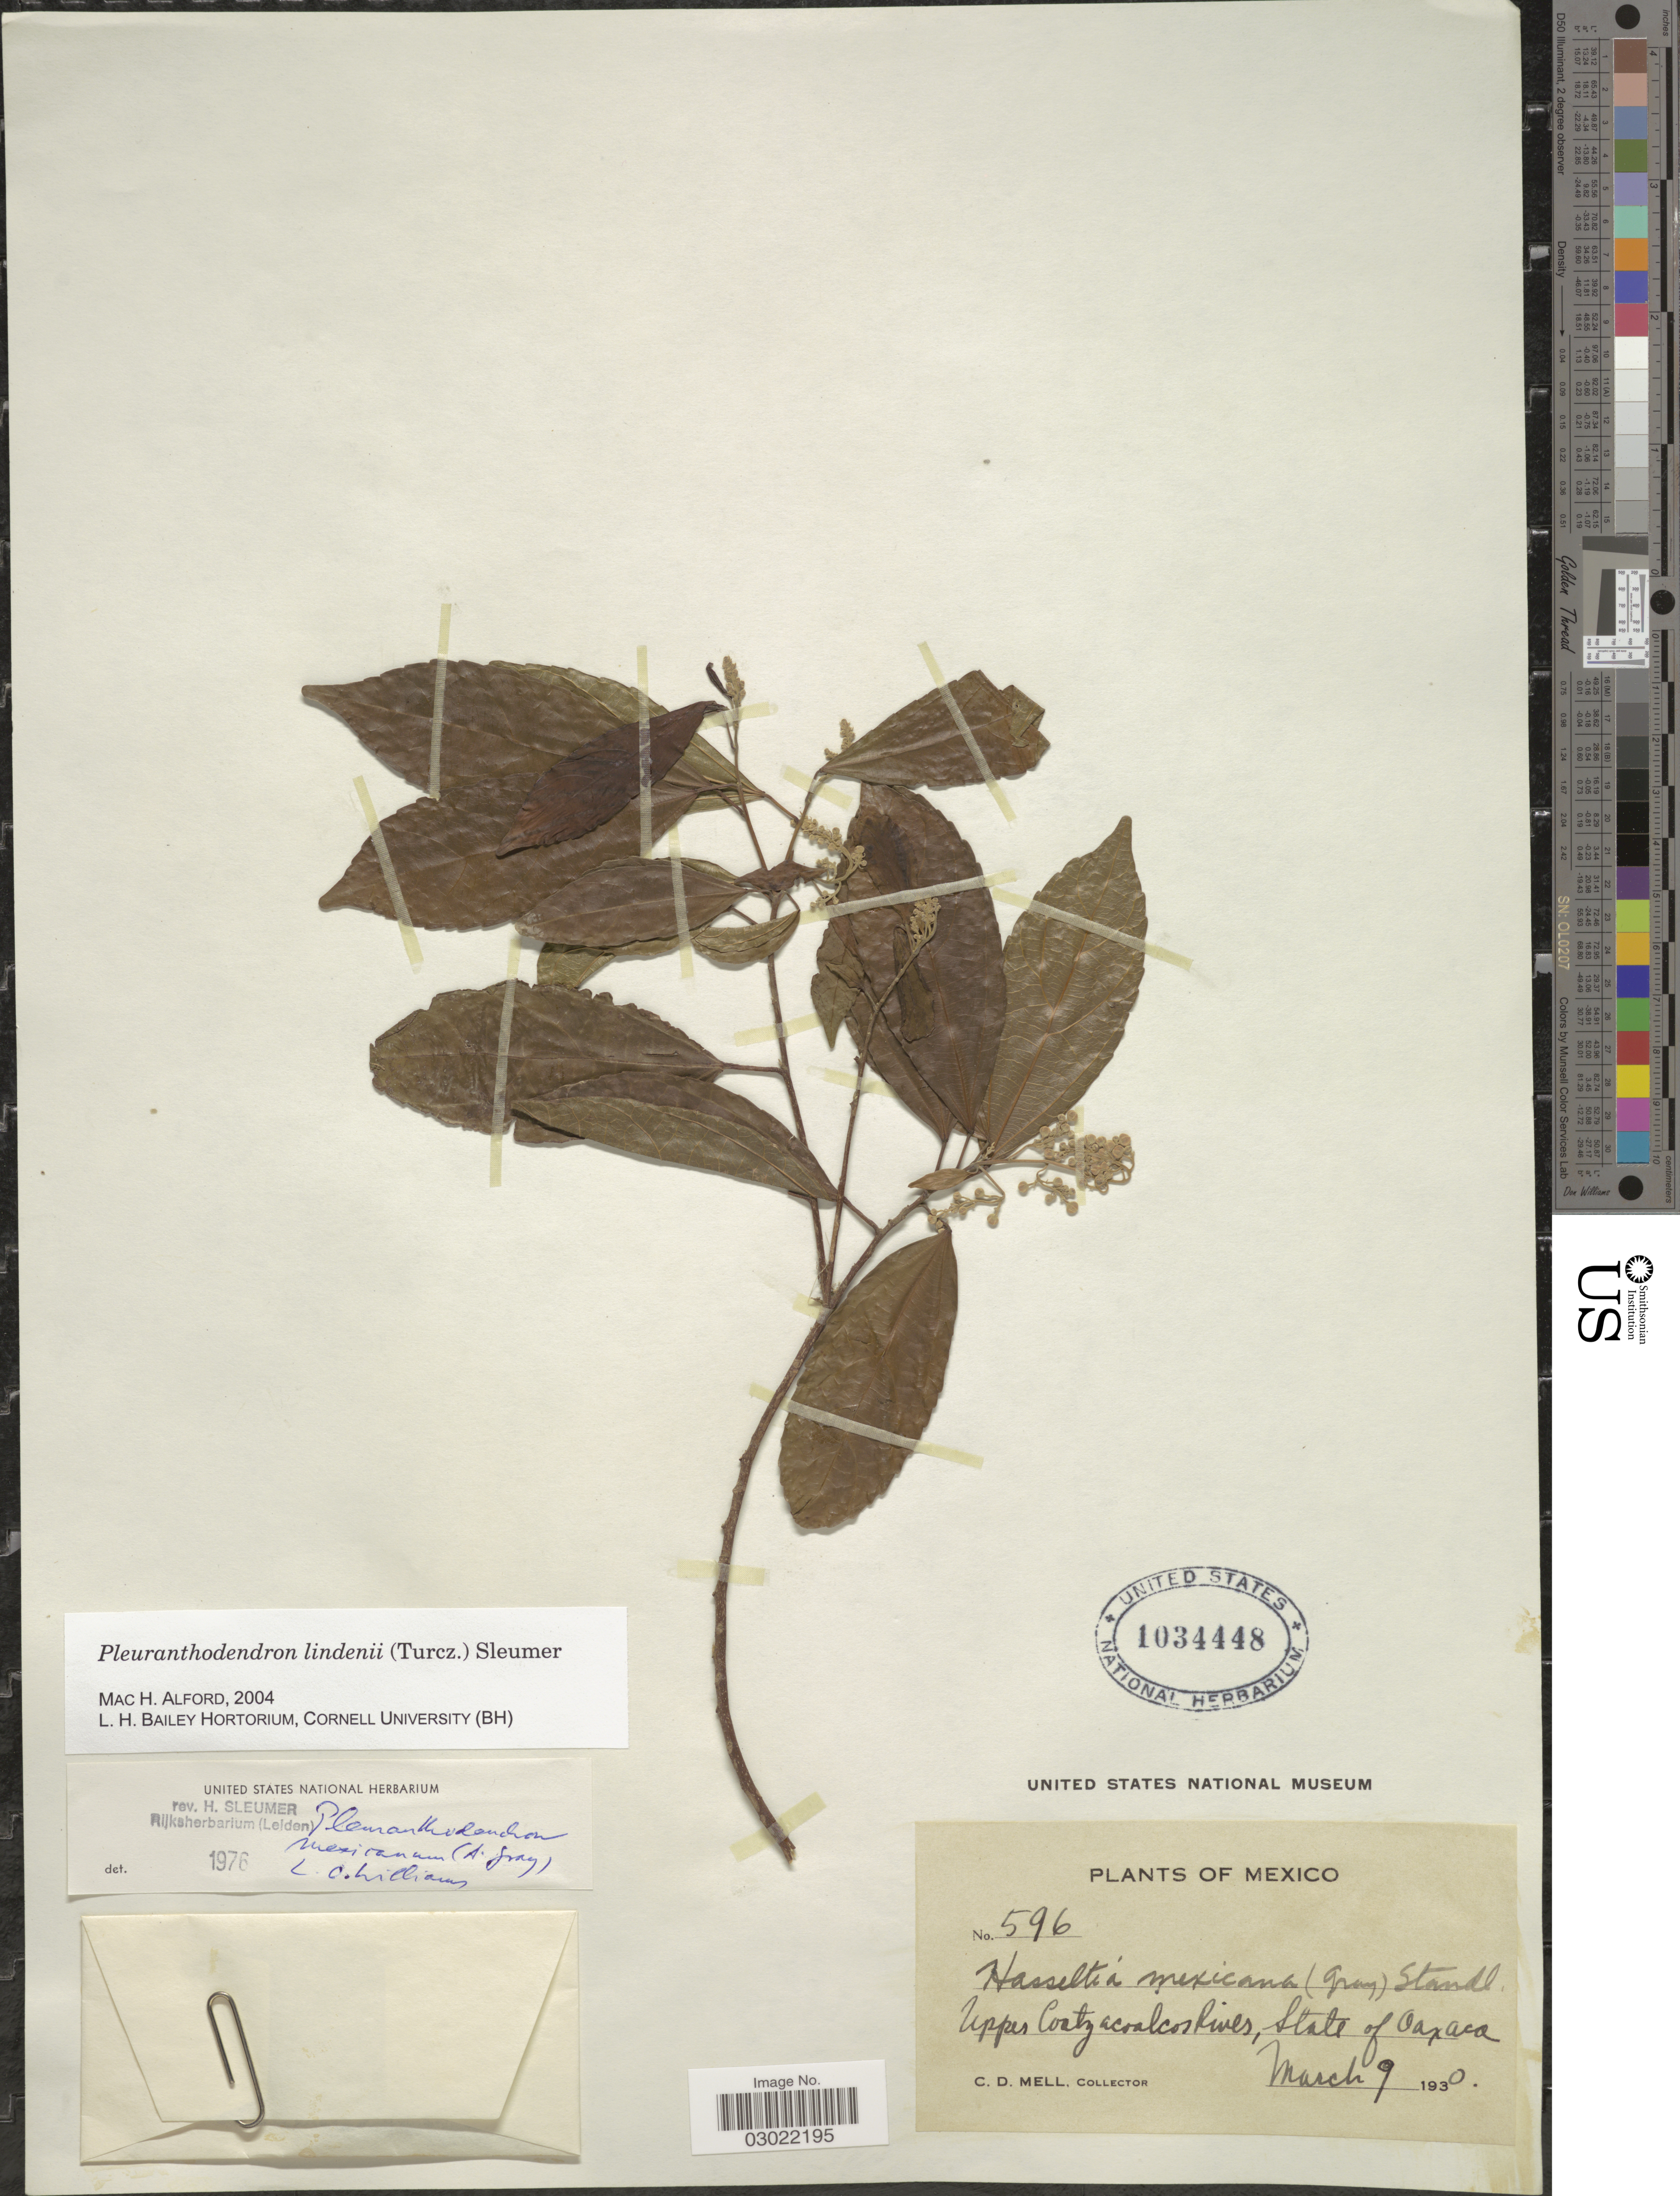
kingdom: Plantae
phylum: Tracheophyta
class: Magnoliopsida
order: Malpighiales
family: Salicaceae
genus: Pleuranthodendron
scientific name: Pleuranthodendron lindenii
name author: (Turcz.) Sleumer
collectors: C. D. Mell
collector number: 596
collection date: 1930-03-09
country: Mexico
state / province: Oaxaca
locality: Upper Coatzacoalcos River.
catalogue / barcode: US 1034448